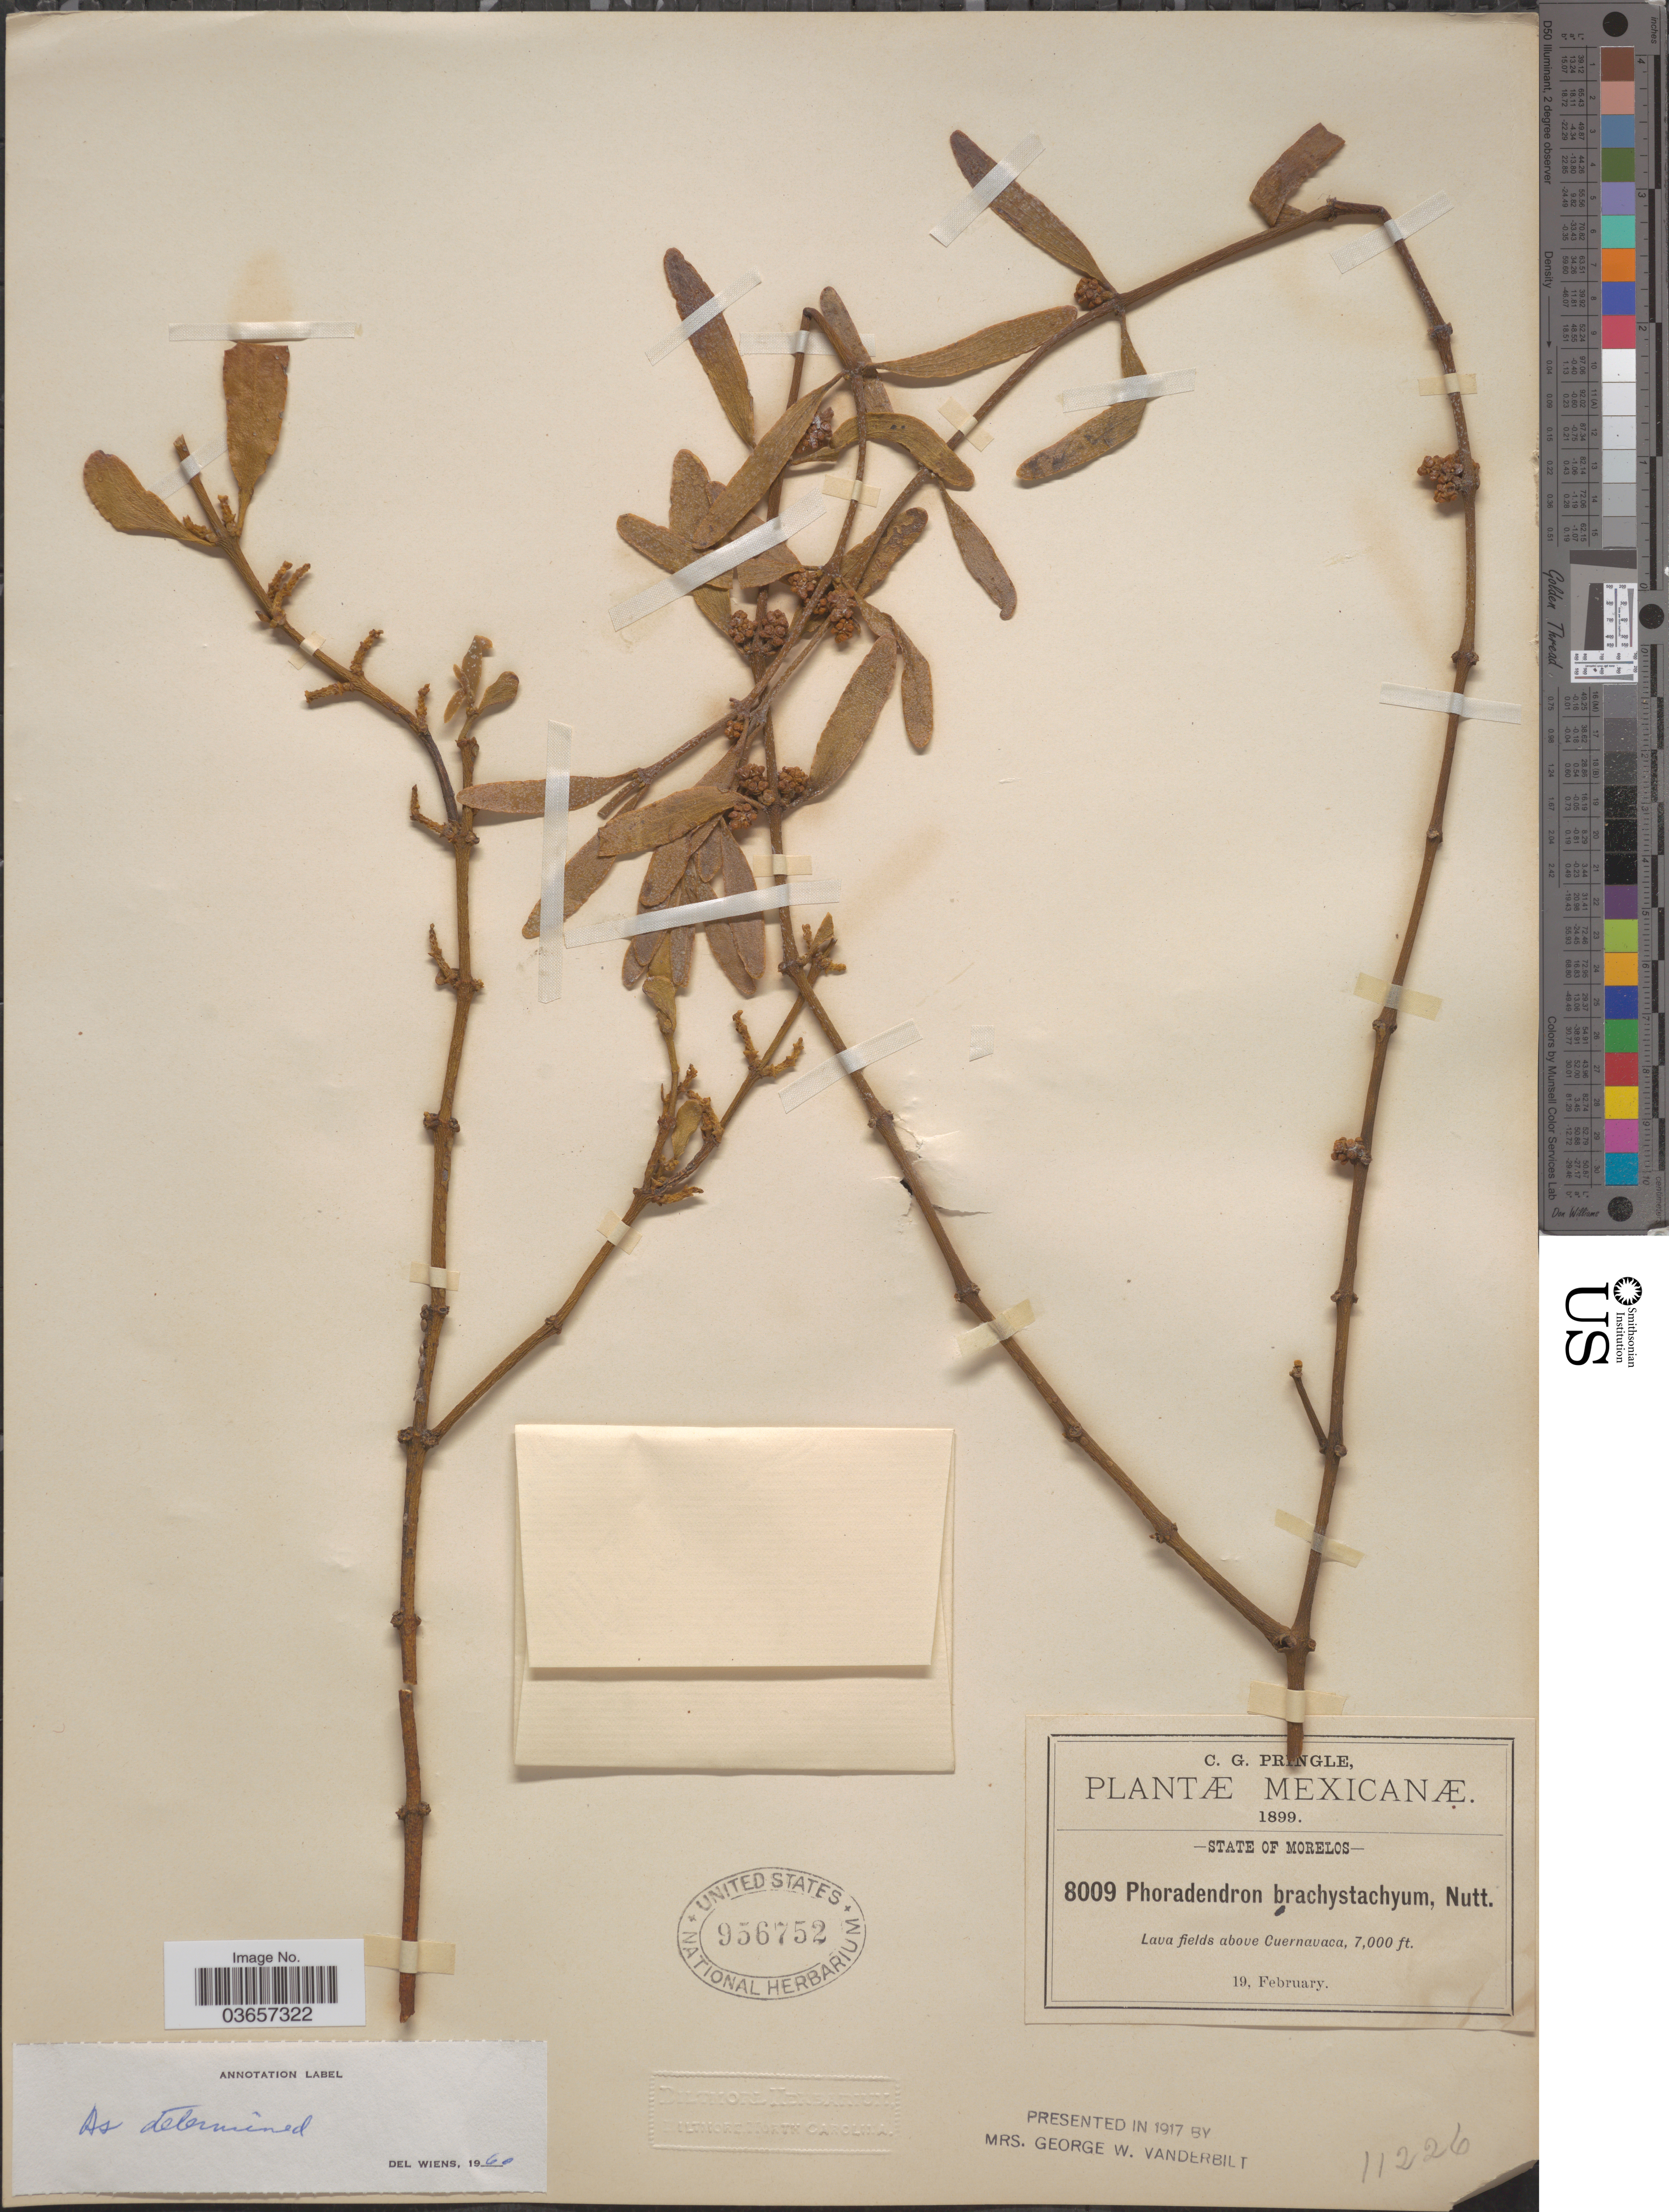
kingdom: Plantae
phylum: Tracheophyta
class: Magnoliopsida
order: Santalales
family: Viscaceae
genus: Phoradendron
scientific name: Phoradendron brachystachyum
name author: (DC.) Oliv.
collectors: C. G. Pringle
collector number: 8009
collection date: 1899-02-19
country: Mexico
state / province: Morelos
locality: Lafa fields above Cuernavaca.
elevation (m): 2134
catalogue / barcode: US 956752